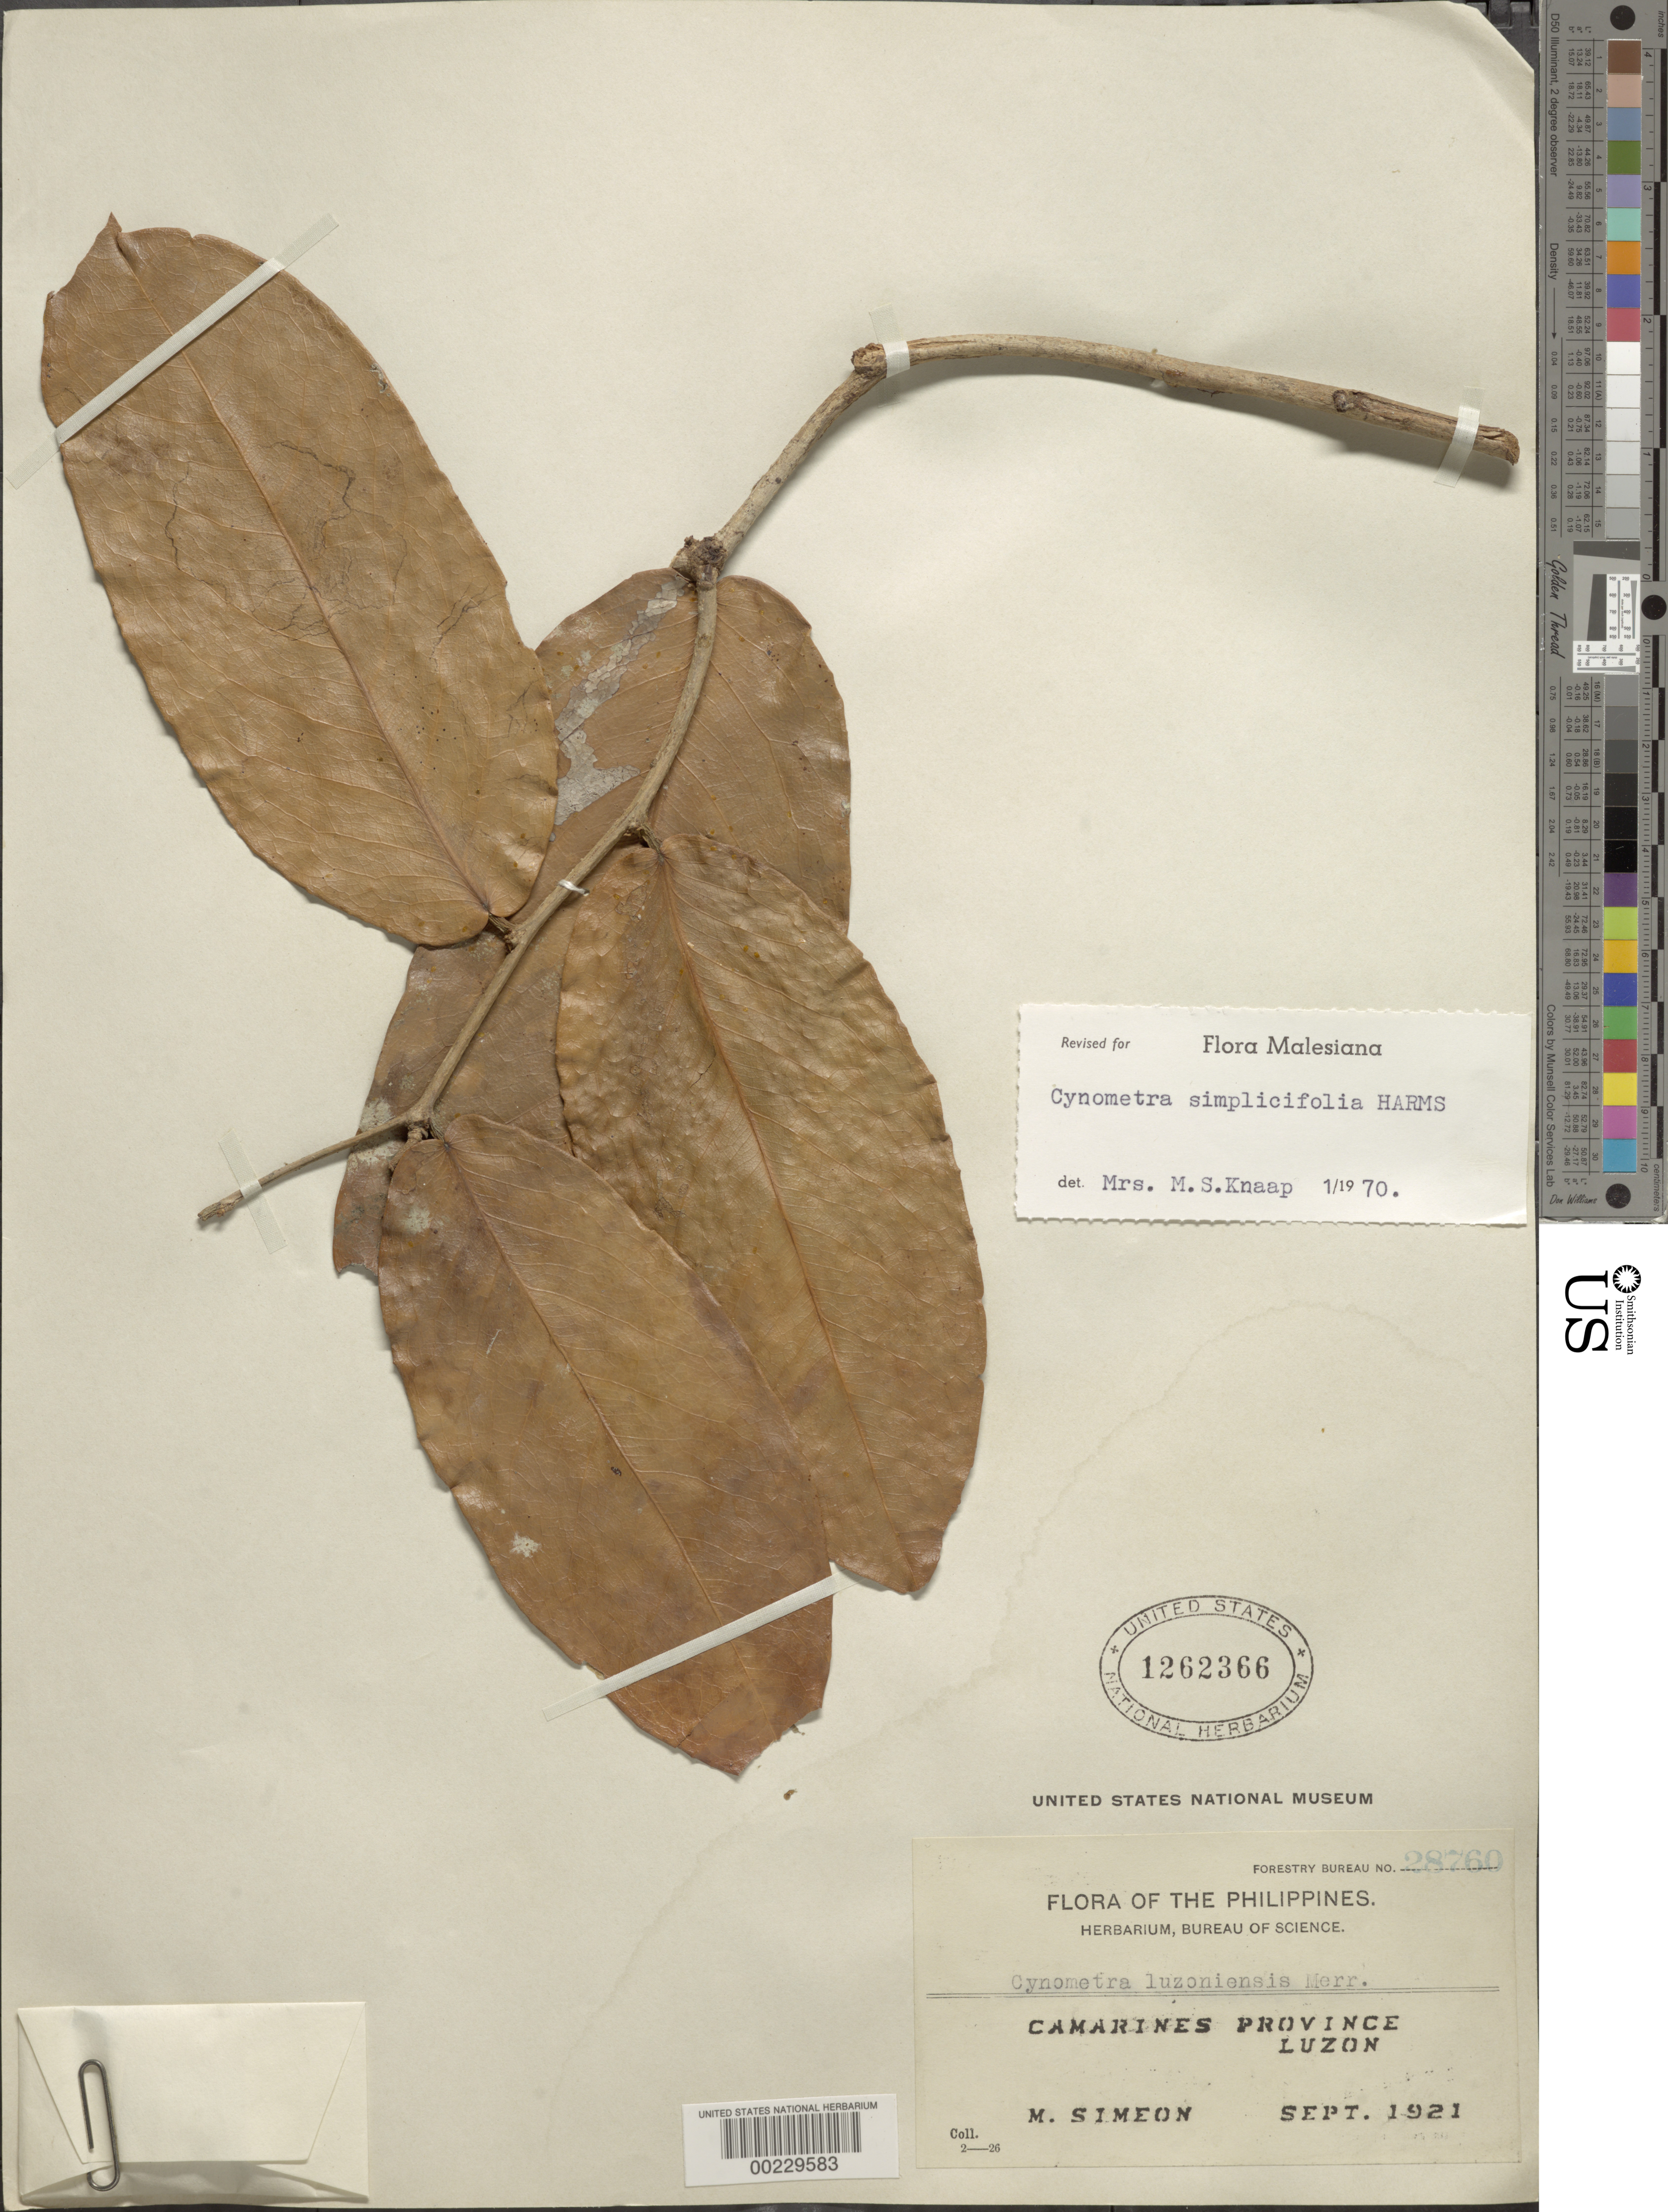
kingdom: Plantae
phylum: Tracheophyta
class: Magnoliopsida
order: Fabales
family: Fabaceae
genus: Cynometra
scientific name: Cynometra simplicifolia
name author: Harms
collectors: M. Simeon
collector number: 28760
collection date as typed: Sep 1921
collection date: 1921-09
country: Philippines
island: Luzon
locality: Camarines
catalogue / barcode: US 1262366